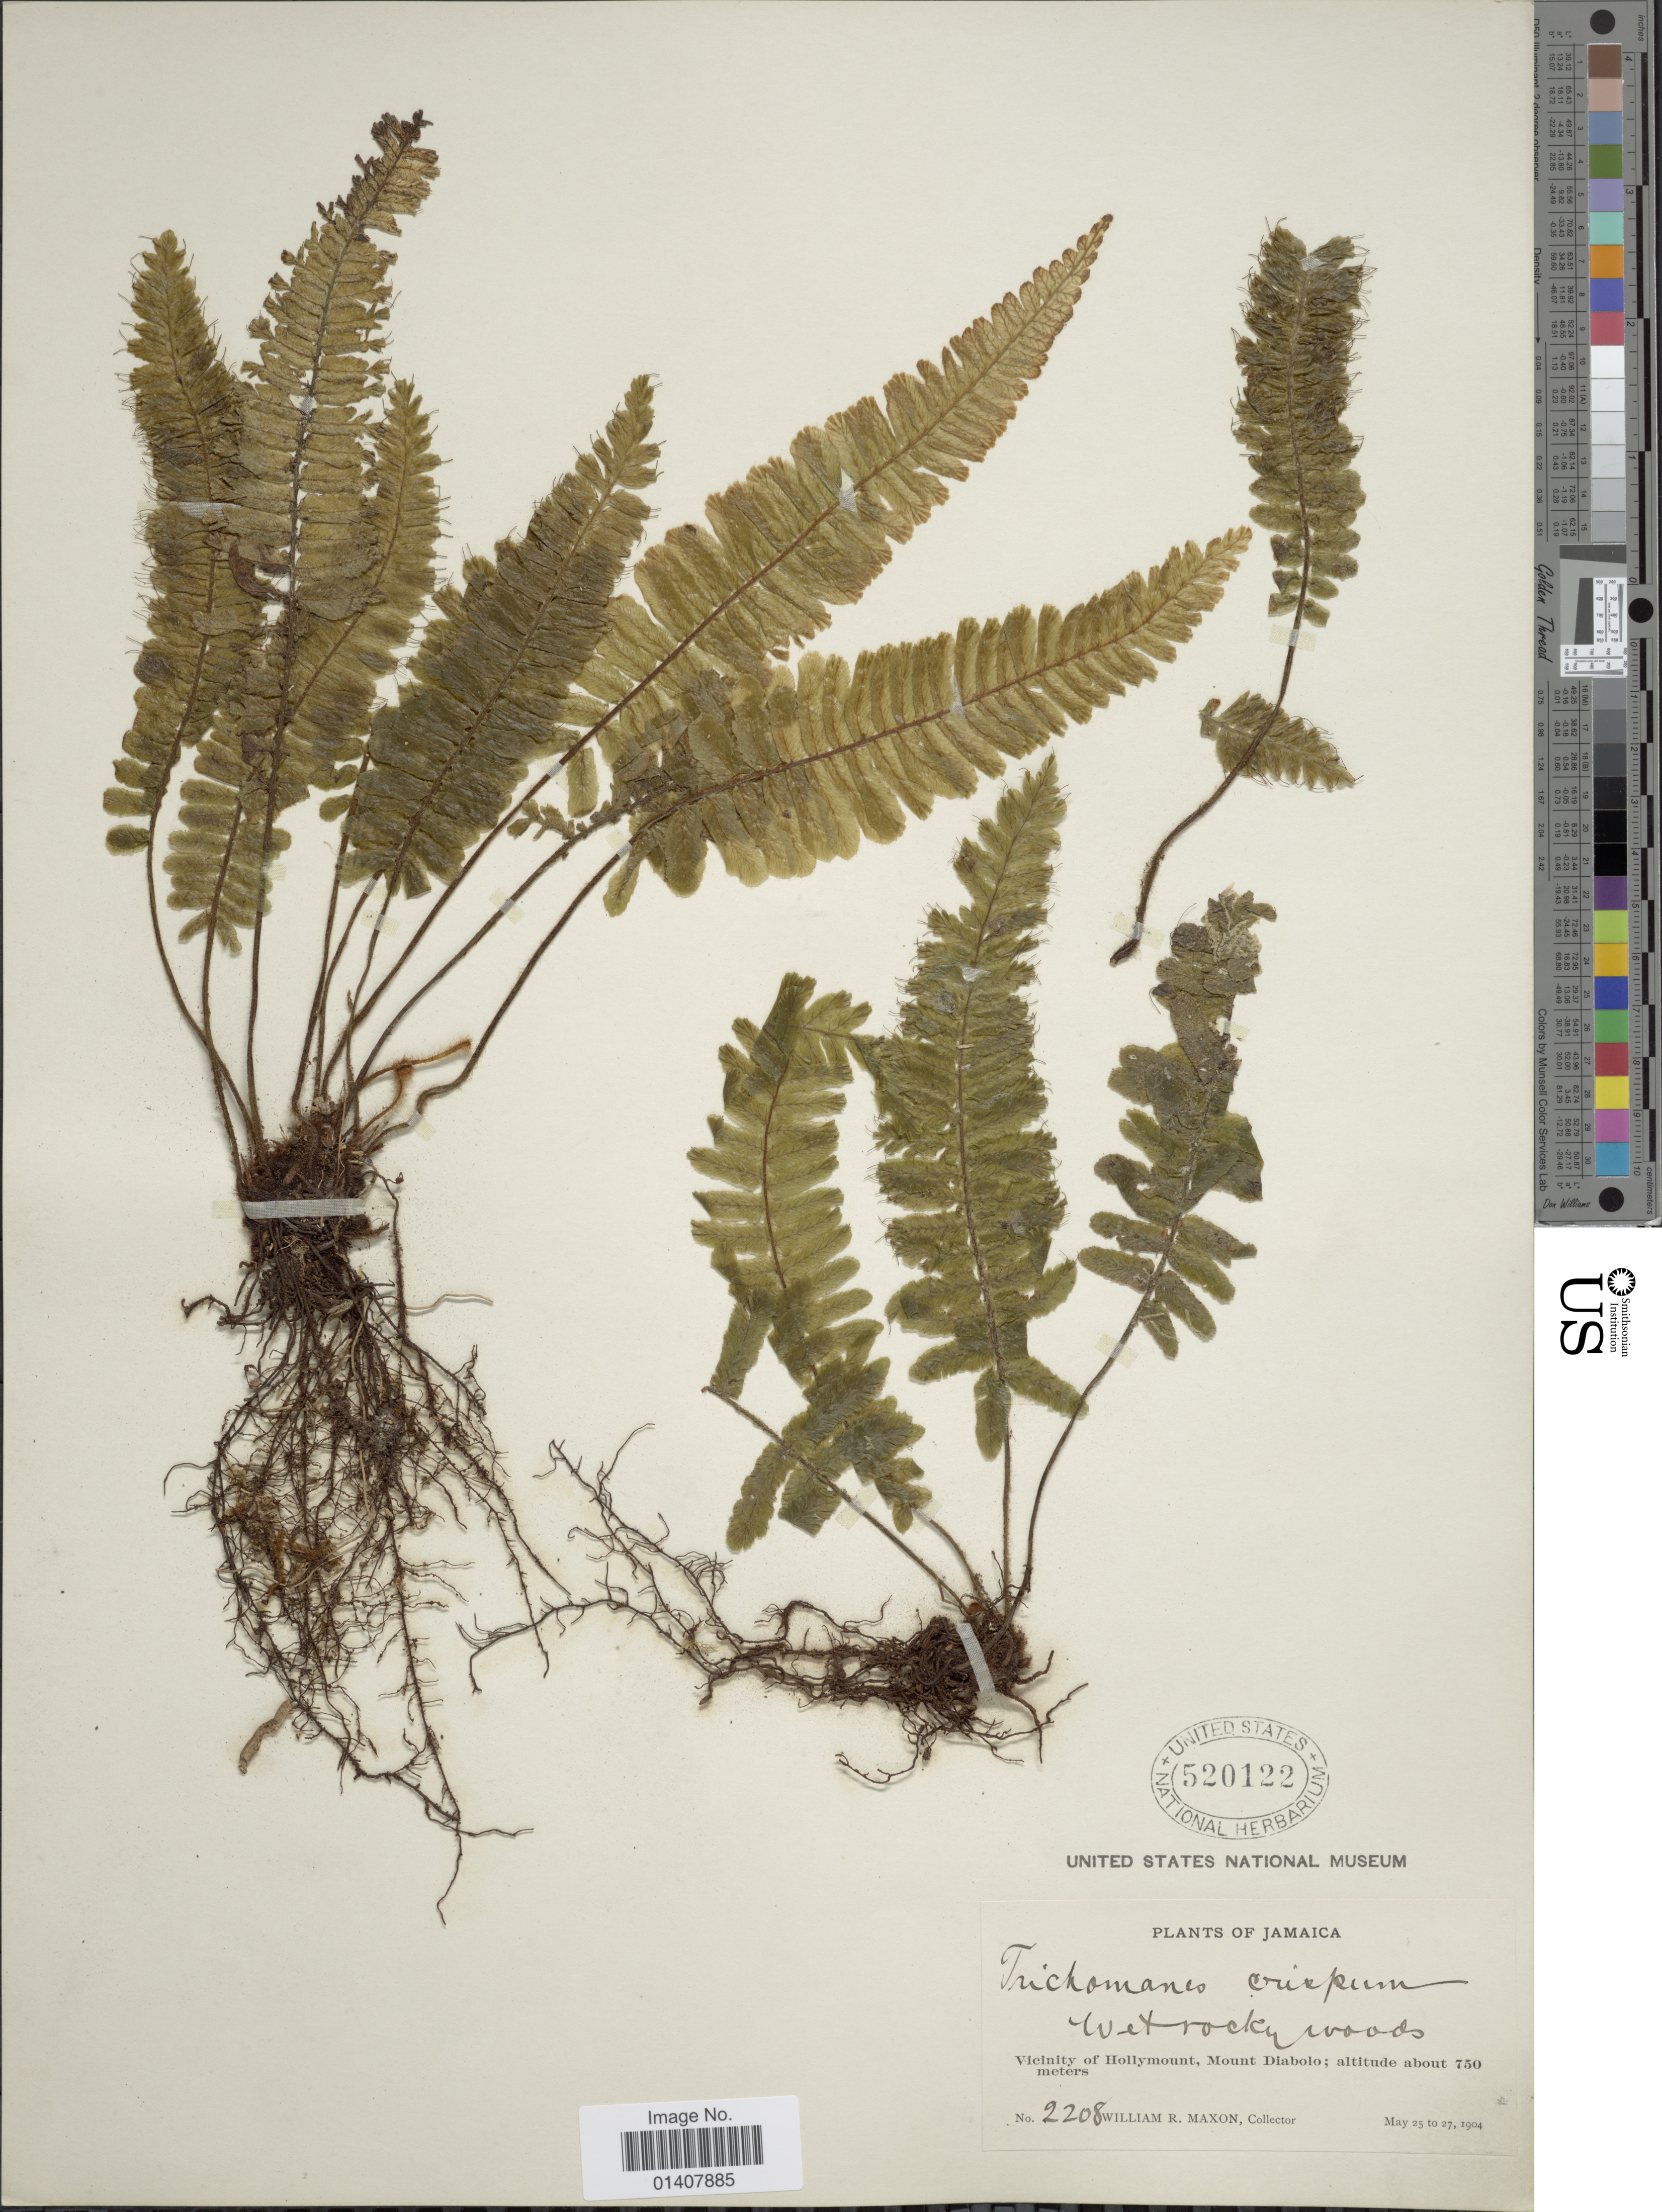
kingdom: Plantae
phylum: Tracheophyta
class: Polypodiopsida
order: Hymenophyllales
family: Hymenophyllaceae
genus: Trichomanes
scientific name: Trichomanes crispum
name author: L.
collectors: W. R. Maxon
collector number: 2208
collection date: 1904-05-25/1904-05-27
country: Jamaica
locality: Viciity of Hollymount, Mount Diabolo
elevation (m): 750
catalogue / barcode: US 520122